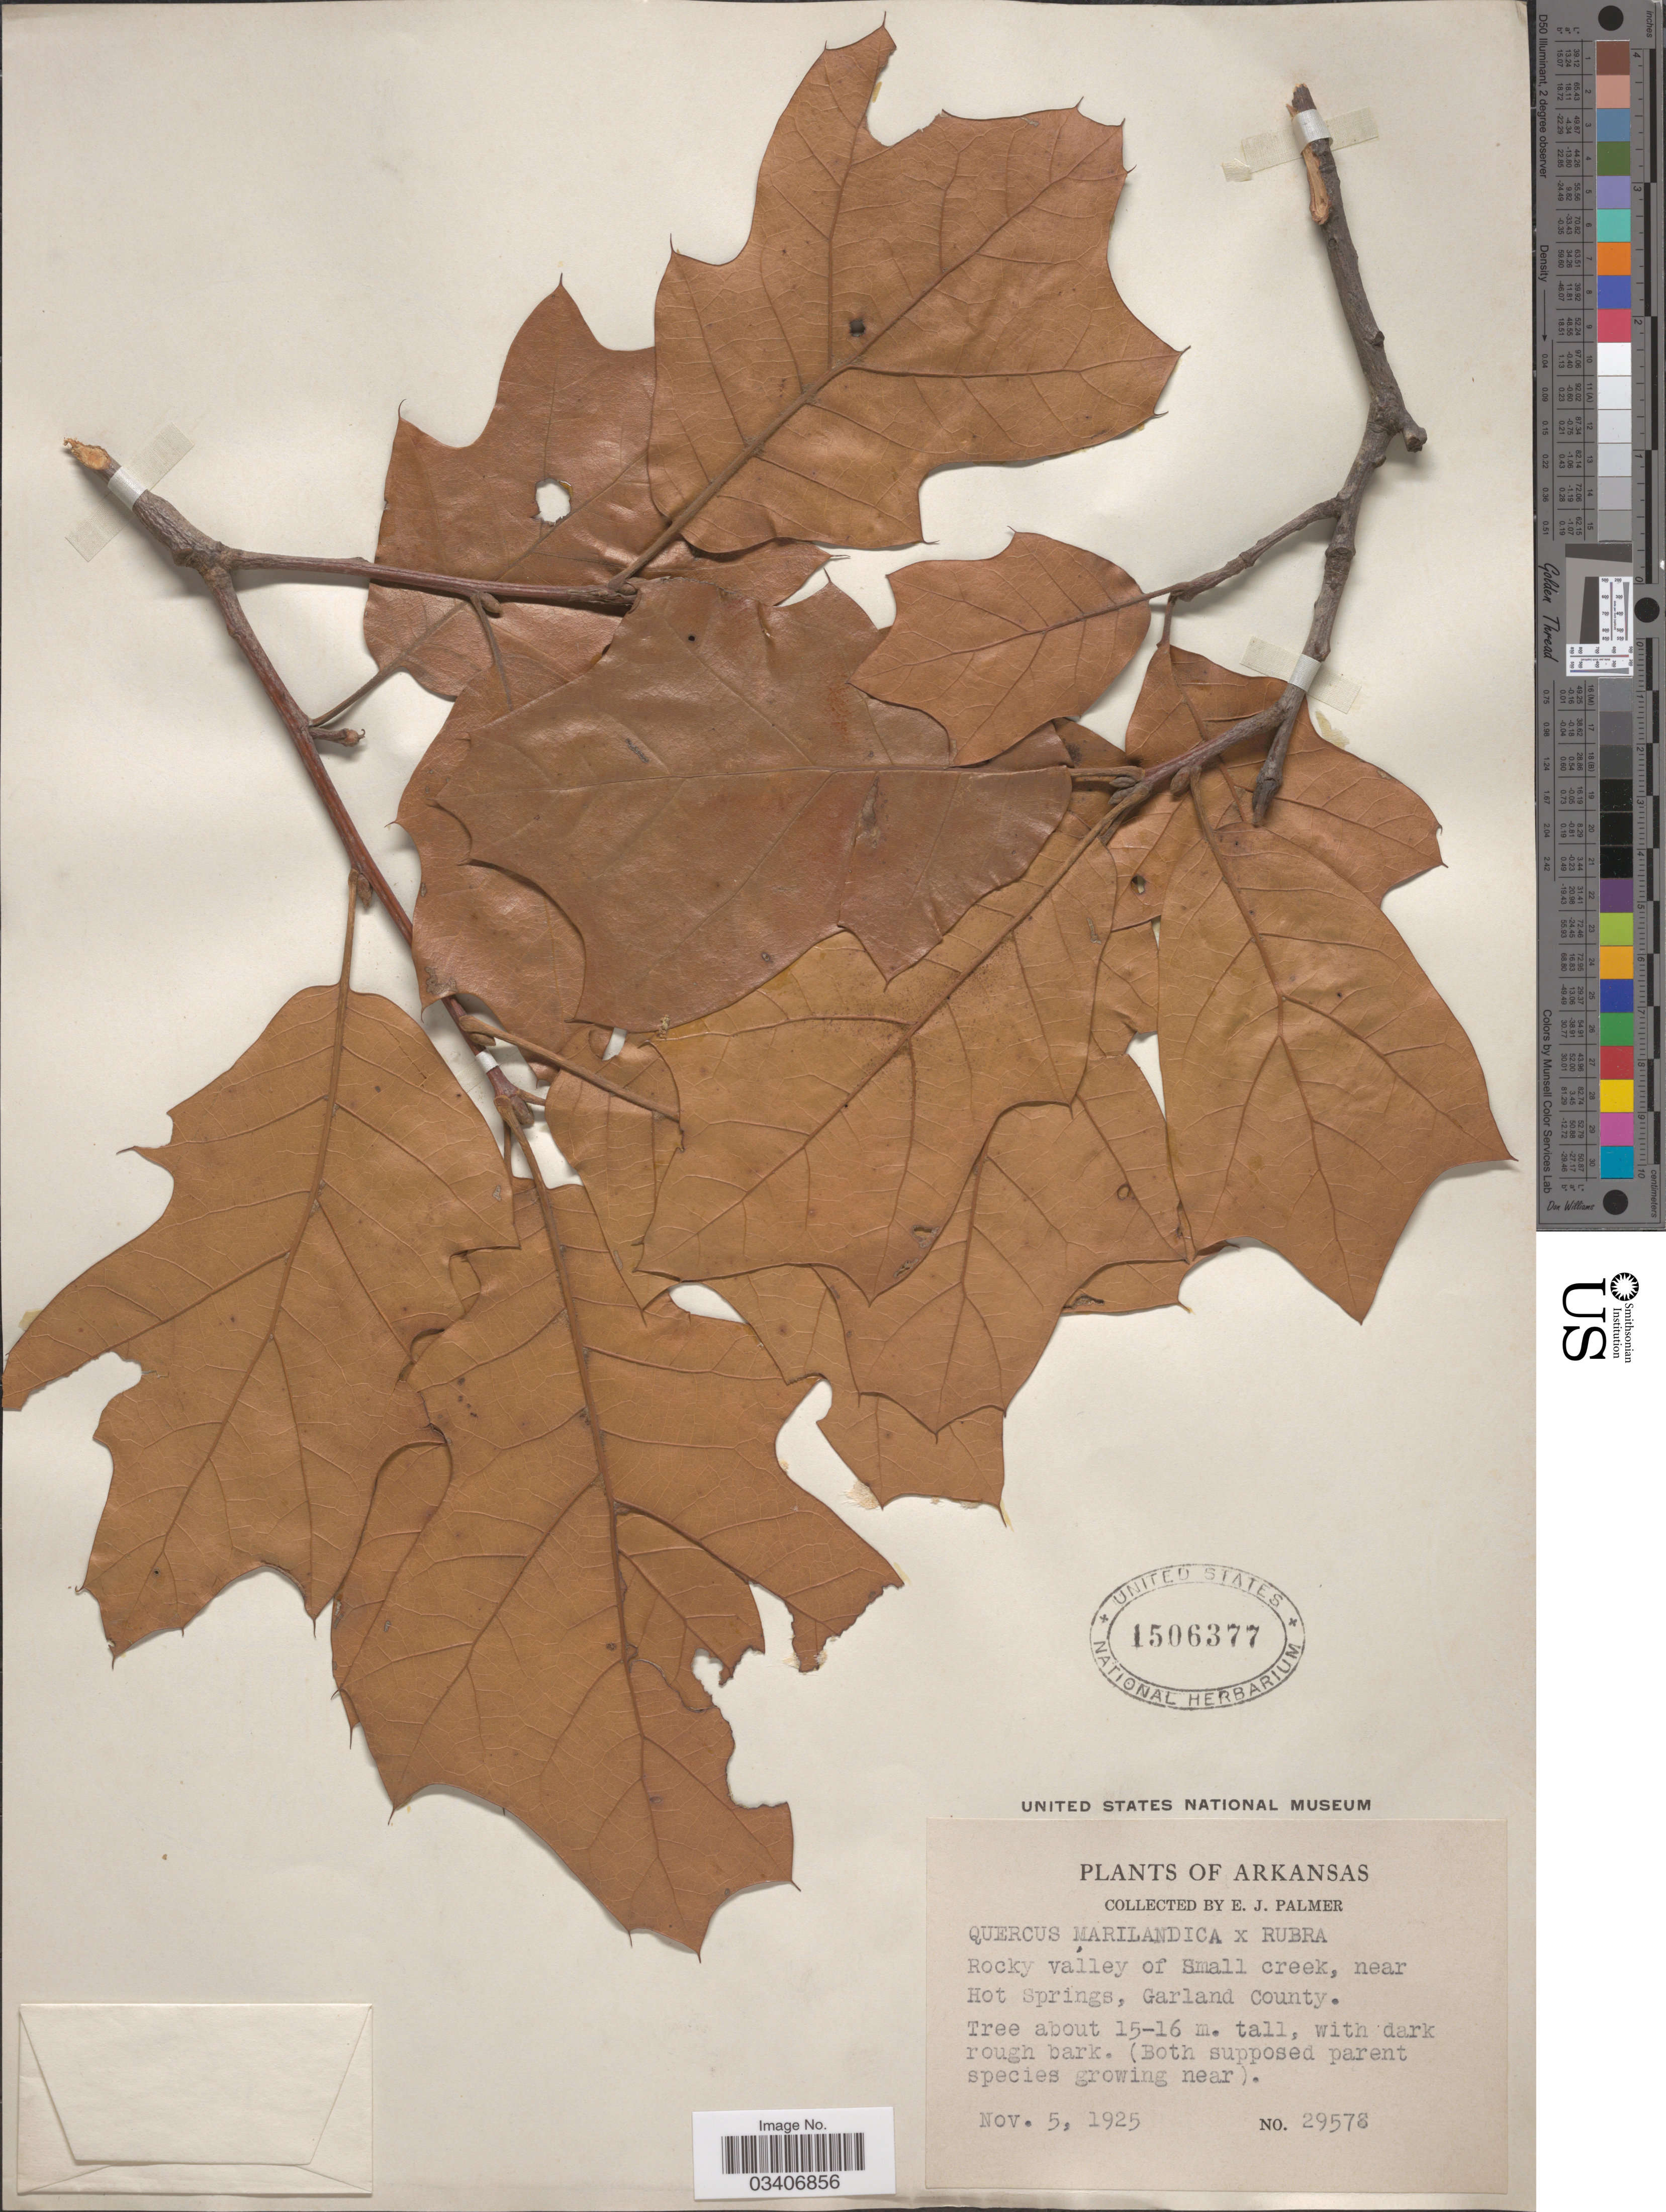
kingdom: Plantae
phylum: Tracheophyta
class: Magnoliopsida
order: Fagales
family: Fagaceae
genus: Quercus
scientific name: Quercus aculcingensis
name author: Trel.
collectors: E. J. Palmer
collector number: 29578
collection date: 1925-11-05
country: United States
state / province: Arkansas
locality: Rocky valley of small creek, near Hot Springs, Garland County.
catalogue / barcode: US 1506377